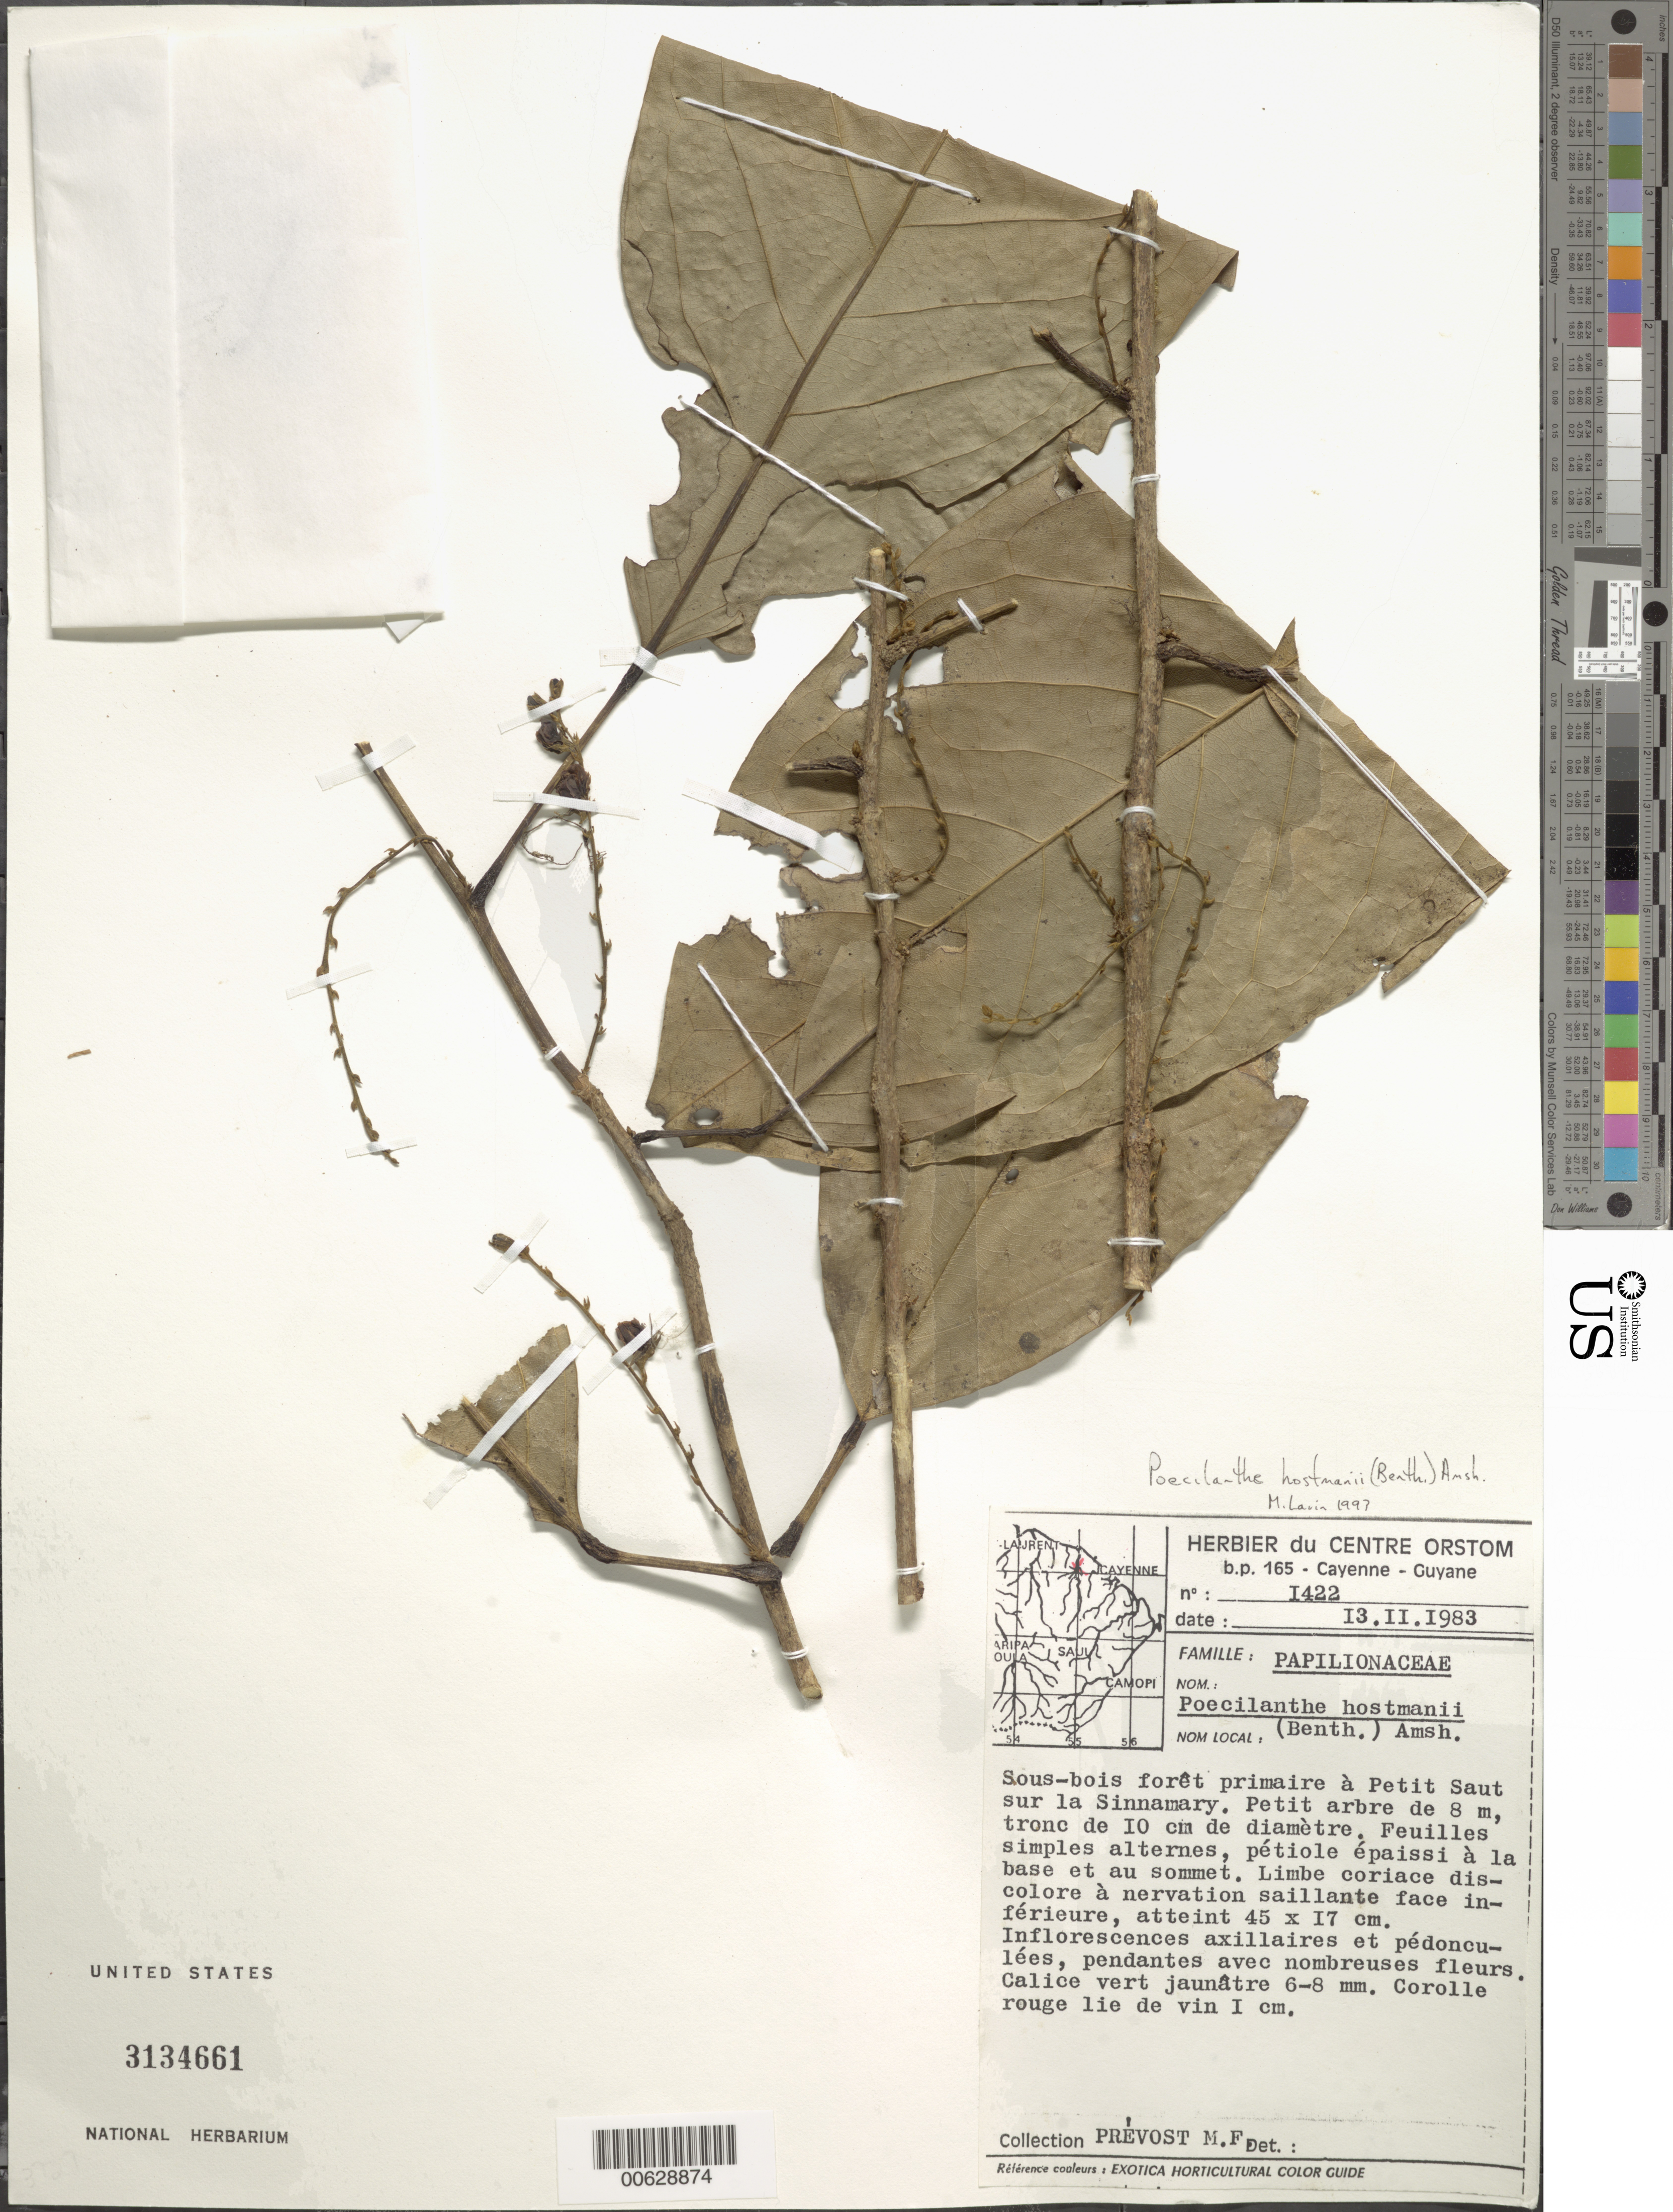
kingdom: Plantae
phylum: Tracheophyta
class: Magnoliopsida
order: Fabales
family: Fabaceae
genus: Limadendron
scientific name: Limadendron hostmannii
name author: (Benth.) Meireles & A.M.G. Azevedo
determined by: U.S. National Herbarium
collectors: M.-F. Prévost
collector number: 1422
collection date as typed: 13-Feb-83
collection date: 1983-02-13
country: French Guiana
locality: Petit Saut sur la Sinnamary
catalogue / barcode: US 3134661